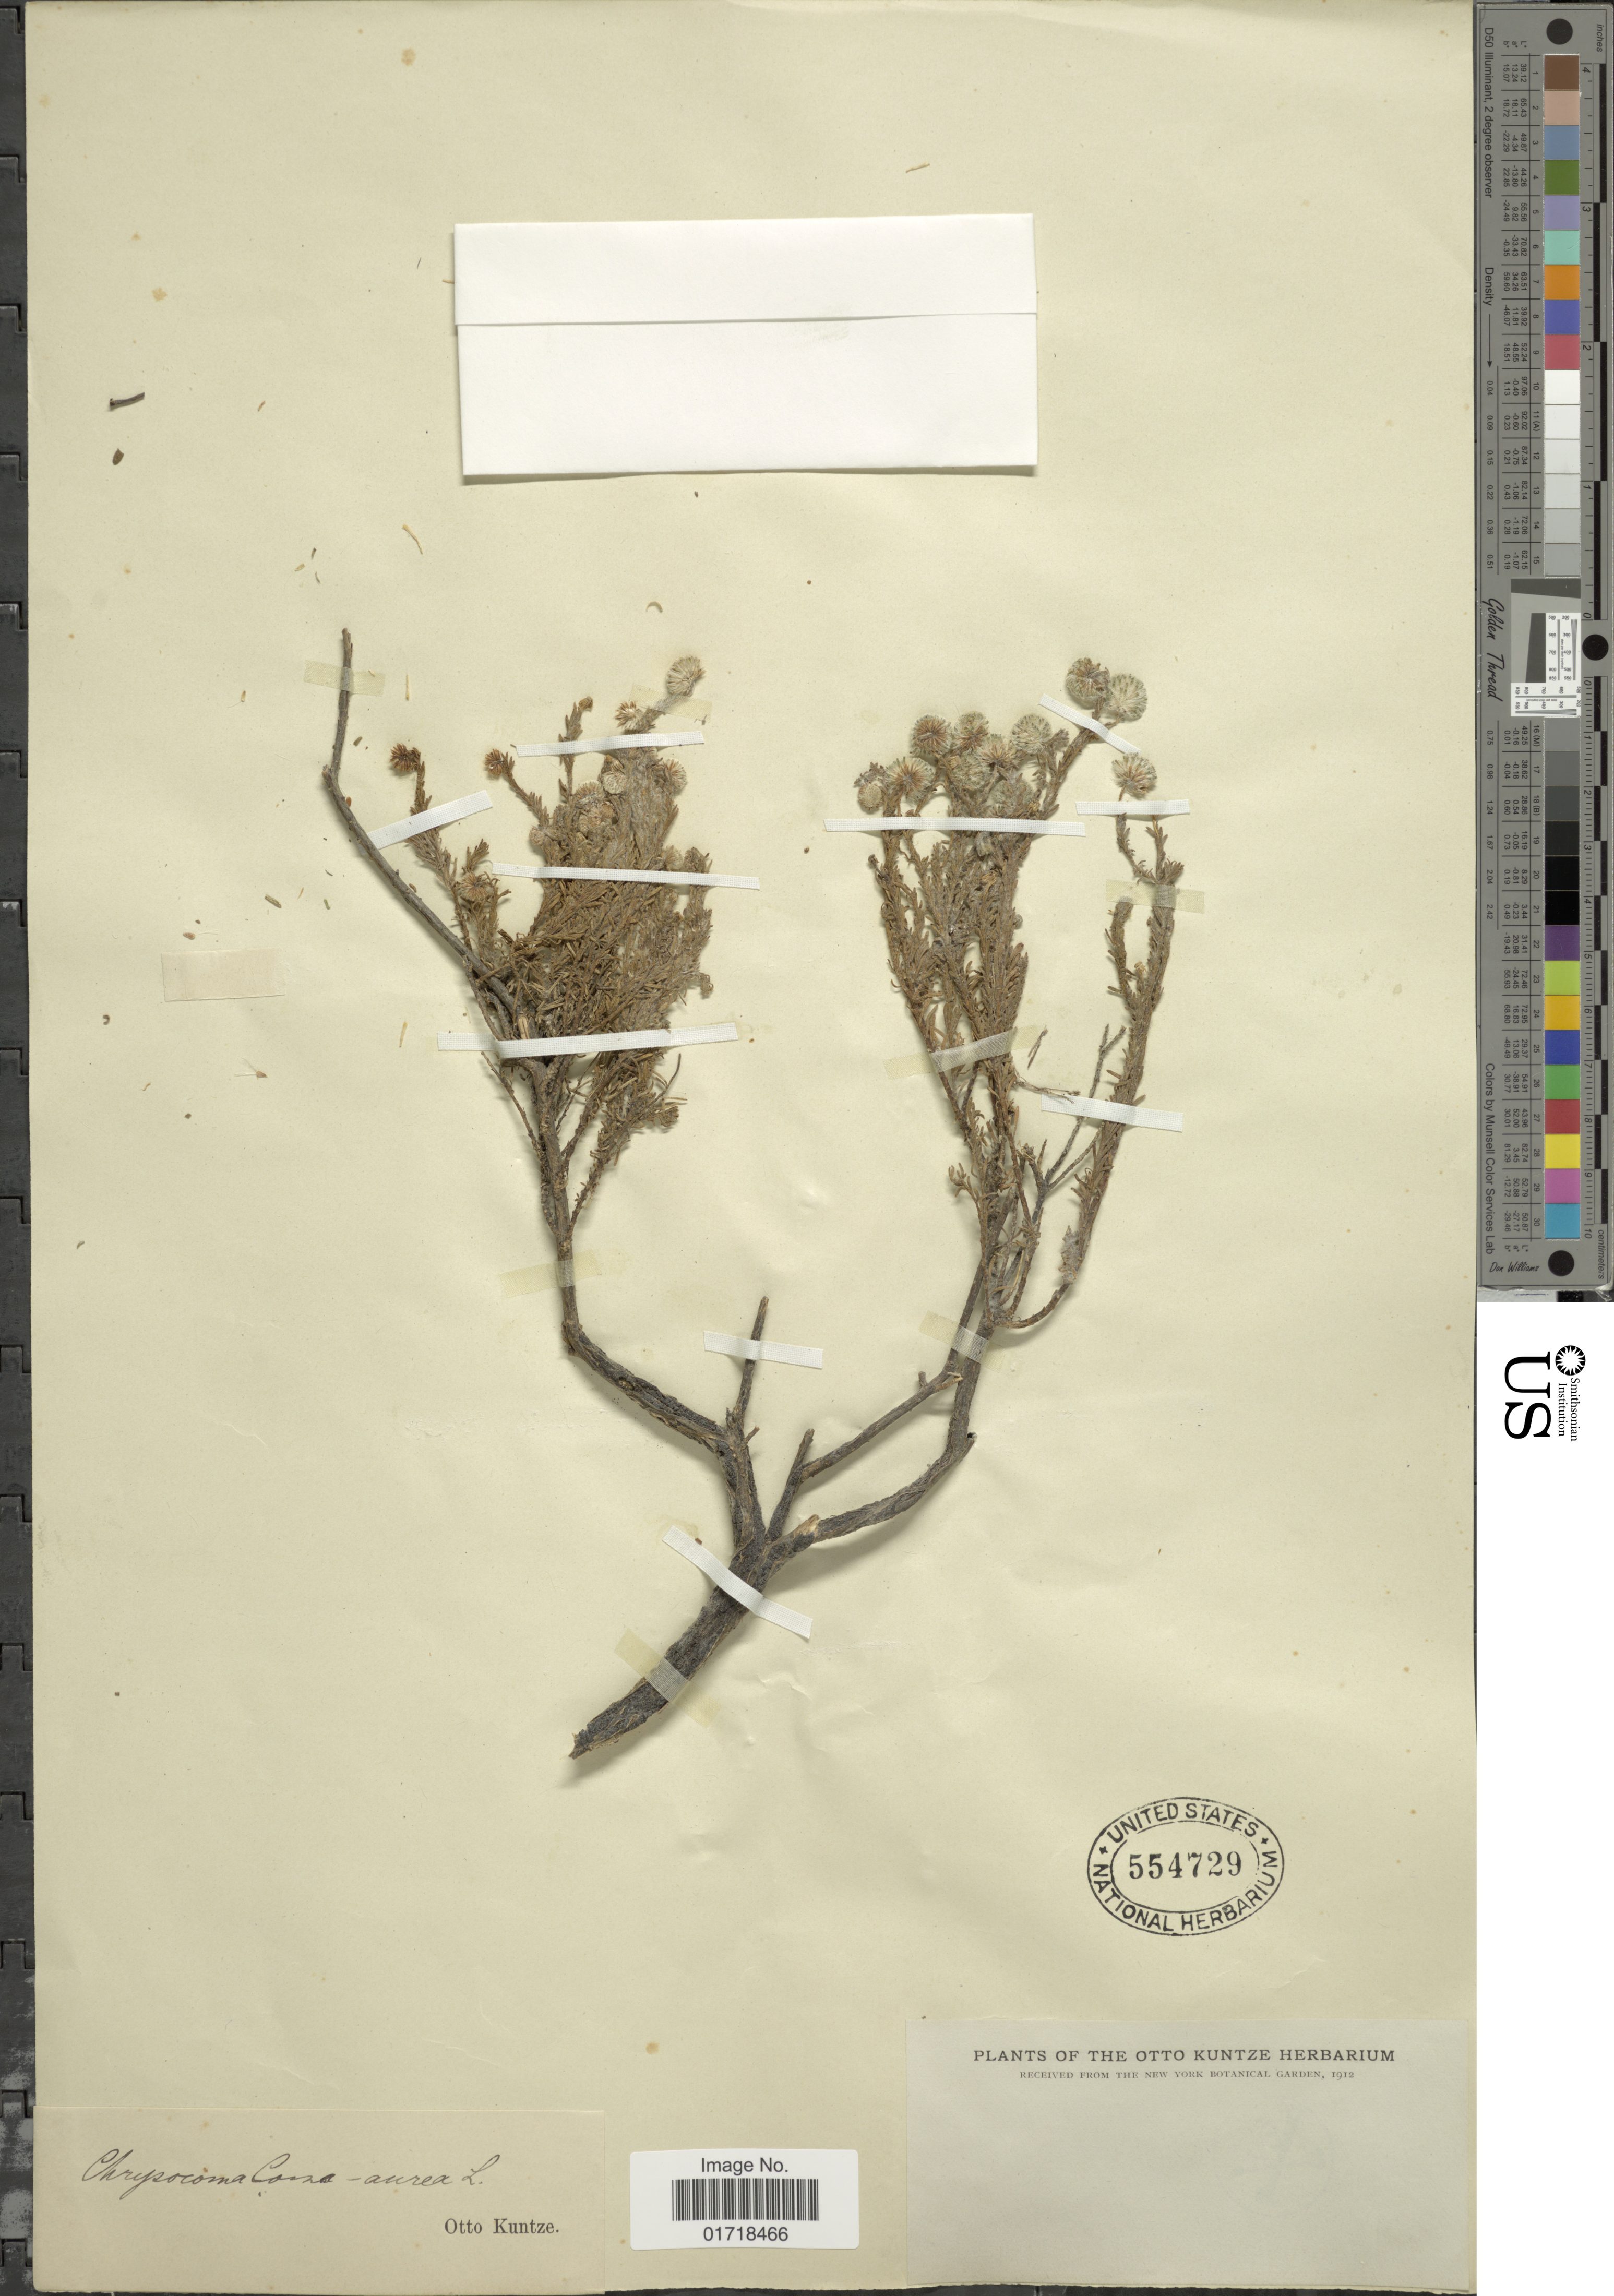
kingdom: Plantae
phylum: Tracheophyta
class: Magnoliopsida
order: Asterales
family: Asteraceae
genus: Chrysocoma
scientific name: Chrysocoma coma-aurea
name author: L.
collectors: C.E.O. Kuntze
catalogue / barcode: US 554729